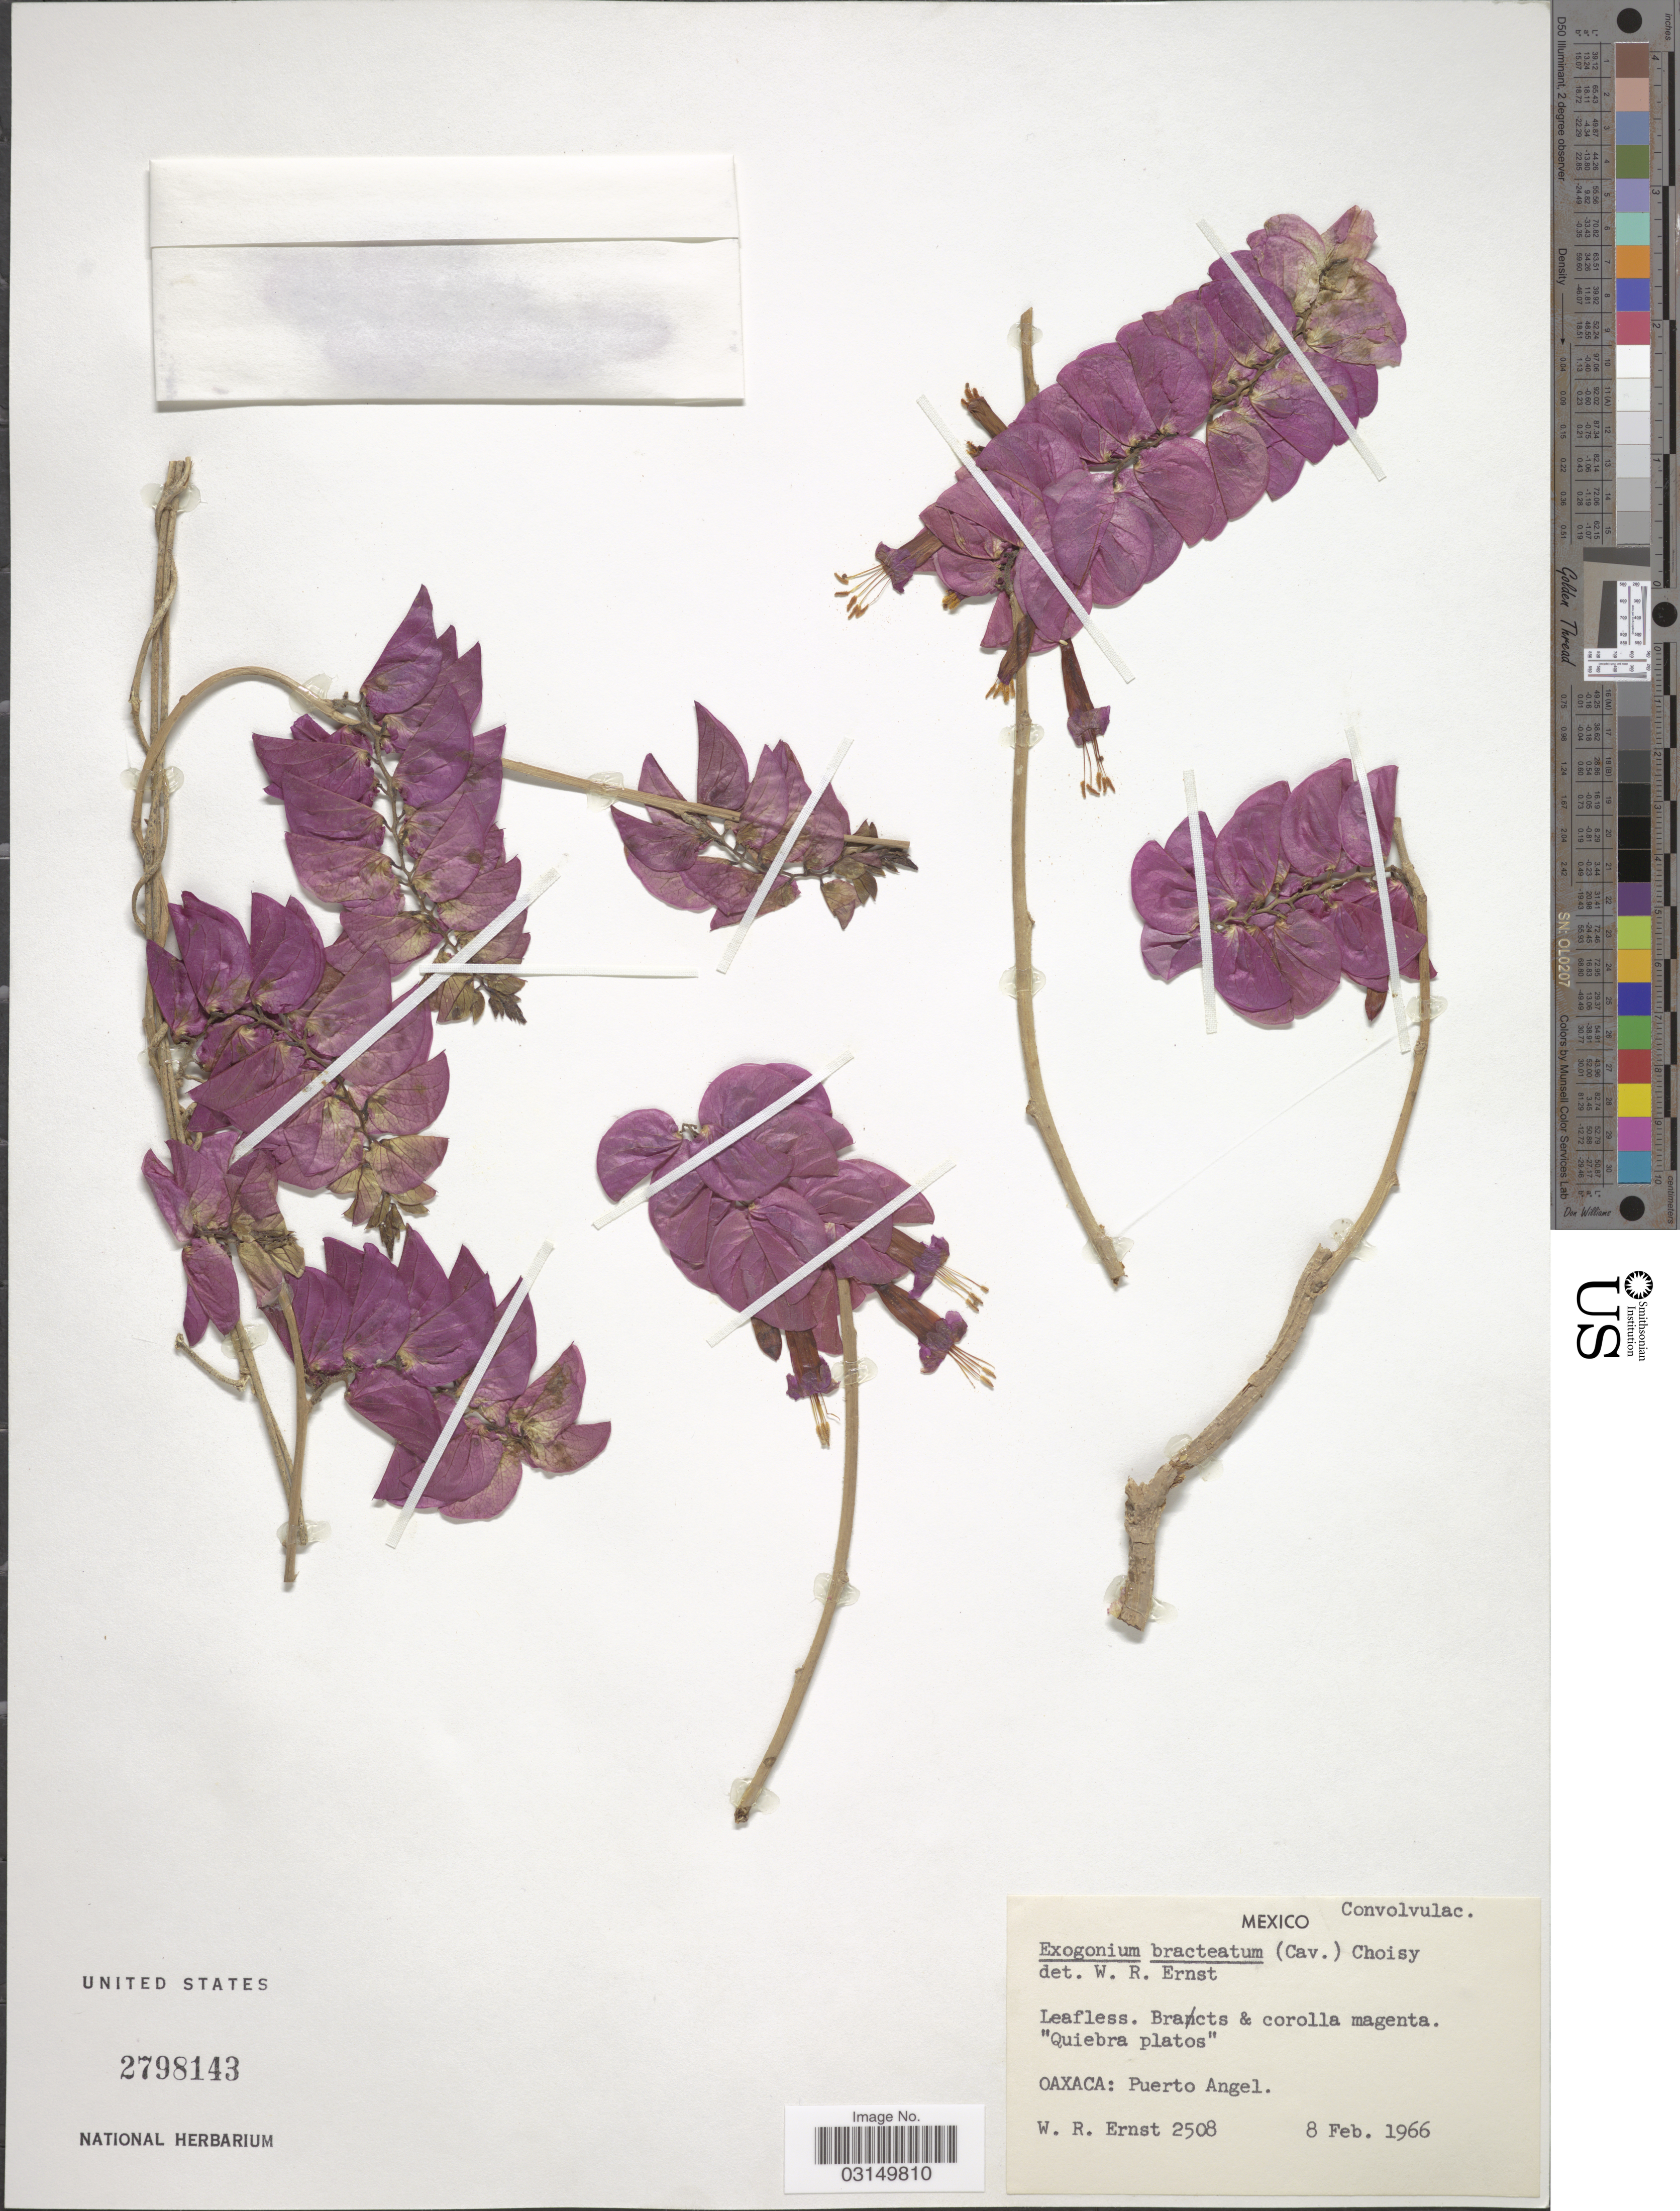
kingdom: Plantae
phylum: Tracheophyta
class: Magnoliopsida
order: Solanales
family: Convolvulaceae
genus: Ipomoea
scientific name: Ipomoea bracteata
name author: Cav.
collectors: W. R. Ernst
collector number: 2508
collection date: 1966-02-08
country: Mexico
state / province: Oaxaca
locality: Oaxaca: Puerto Angel.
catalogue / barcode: US 2798143